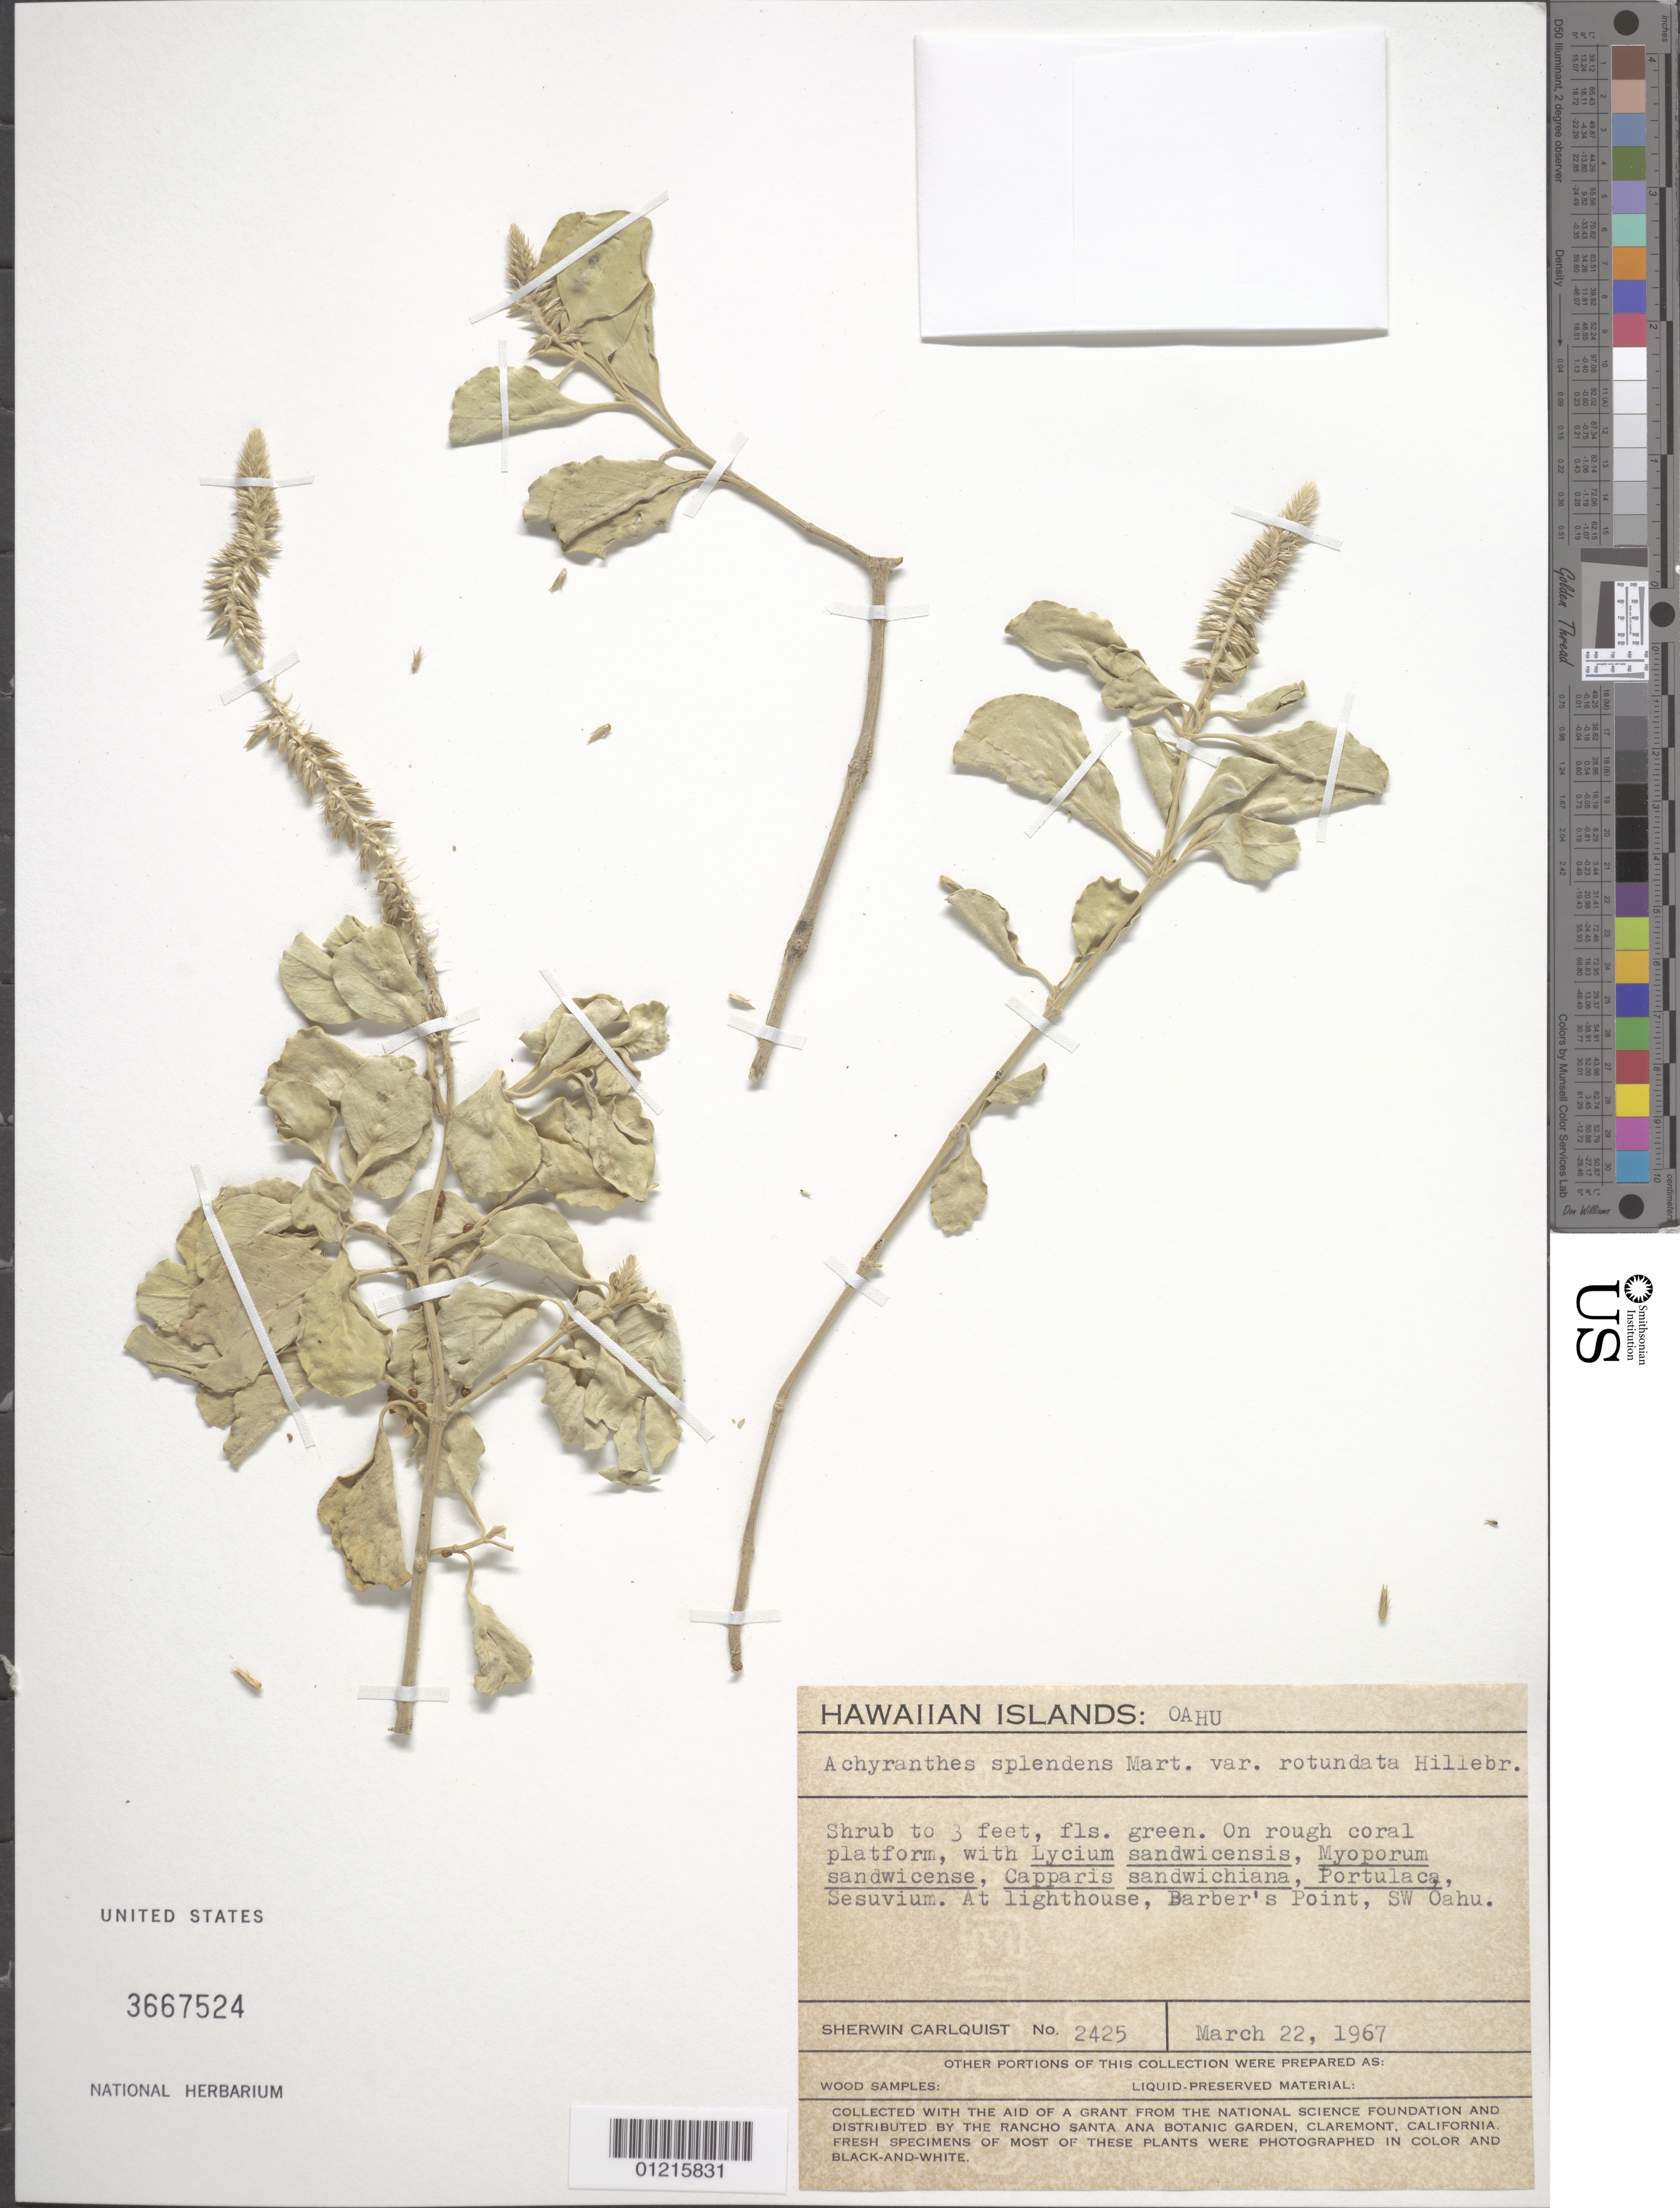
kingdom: Plantae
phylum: Tracheophyta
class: Magnoliopsida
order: Caryophyllales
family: Amaranthaceae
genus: Achyranthes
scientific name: Achyranthes splendens var. rotundata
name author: Hillebr.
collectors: S. Carlquist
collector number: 2425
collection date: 1967-03-22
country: United States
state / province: Hawaii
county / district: Honolulu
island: Oahu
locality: At lighthouse, Barber's Point, SW Oahu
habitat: On rough coral platform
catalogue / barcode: US 3667524